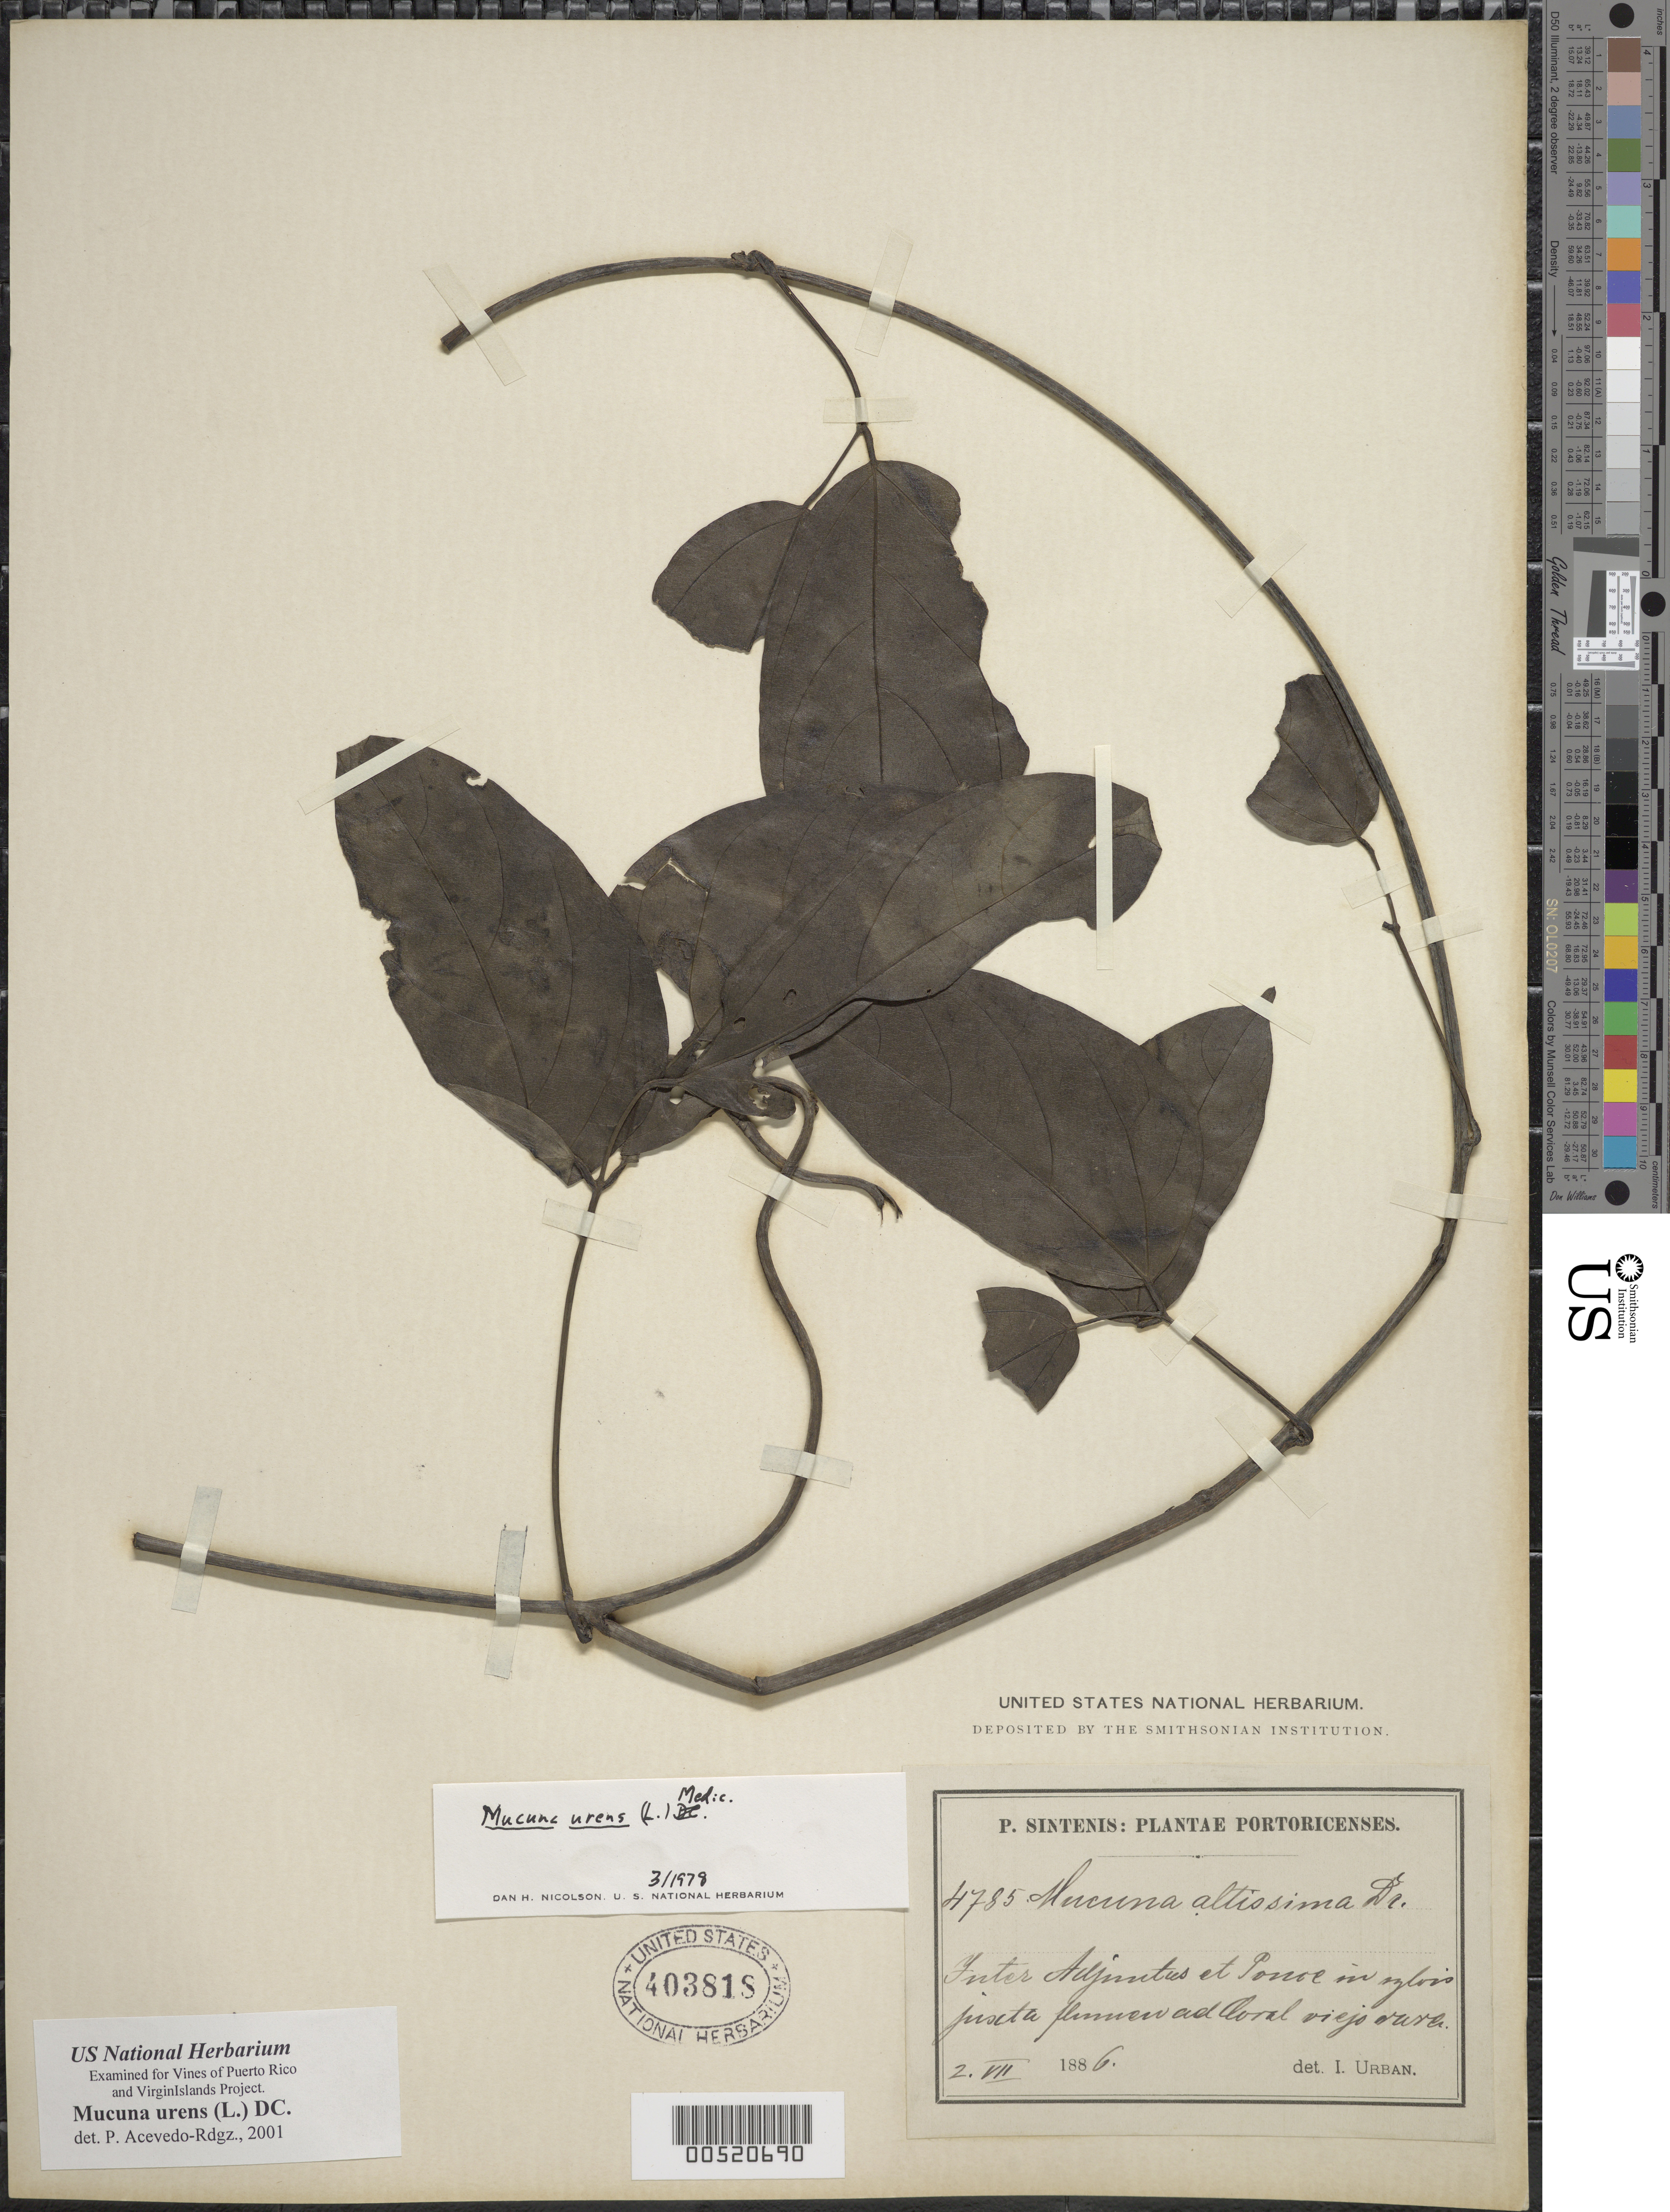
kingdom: Plantae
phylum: Tracheophyta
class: Magnoliopsida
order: Fabales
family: Fabaceae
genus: Mucuna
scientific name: Mucuna urens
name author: (L.) Medik.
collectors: P. Sintenis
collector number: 4785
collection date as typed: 02 Jul 1886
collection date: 1886-07-02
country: Puerto Rico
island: Greater Antilles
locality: Inter Adjuntas et Ponce. In sylvis jusata flumen ad Doral viejo arura.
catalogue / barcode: US 403818